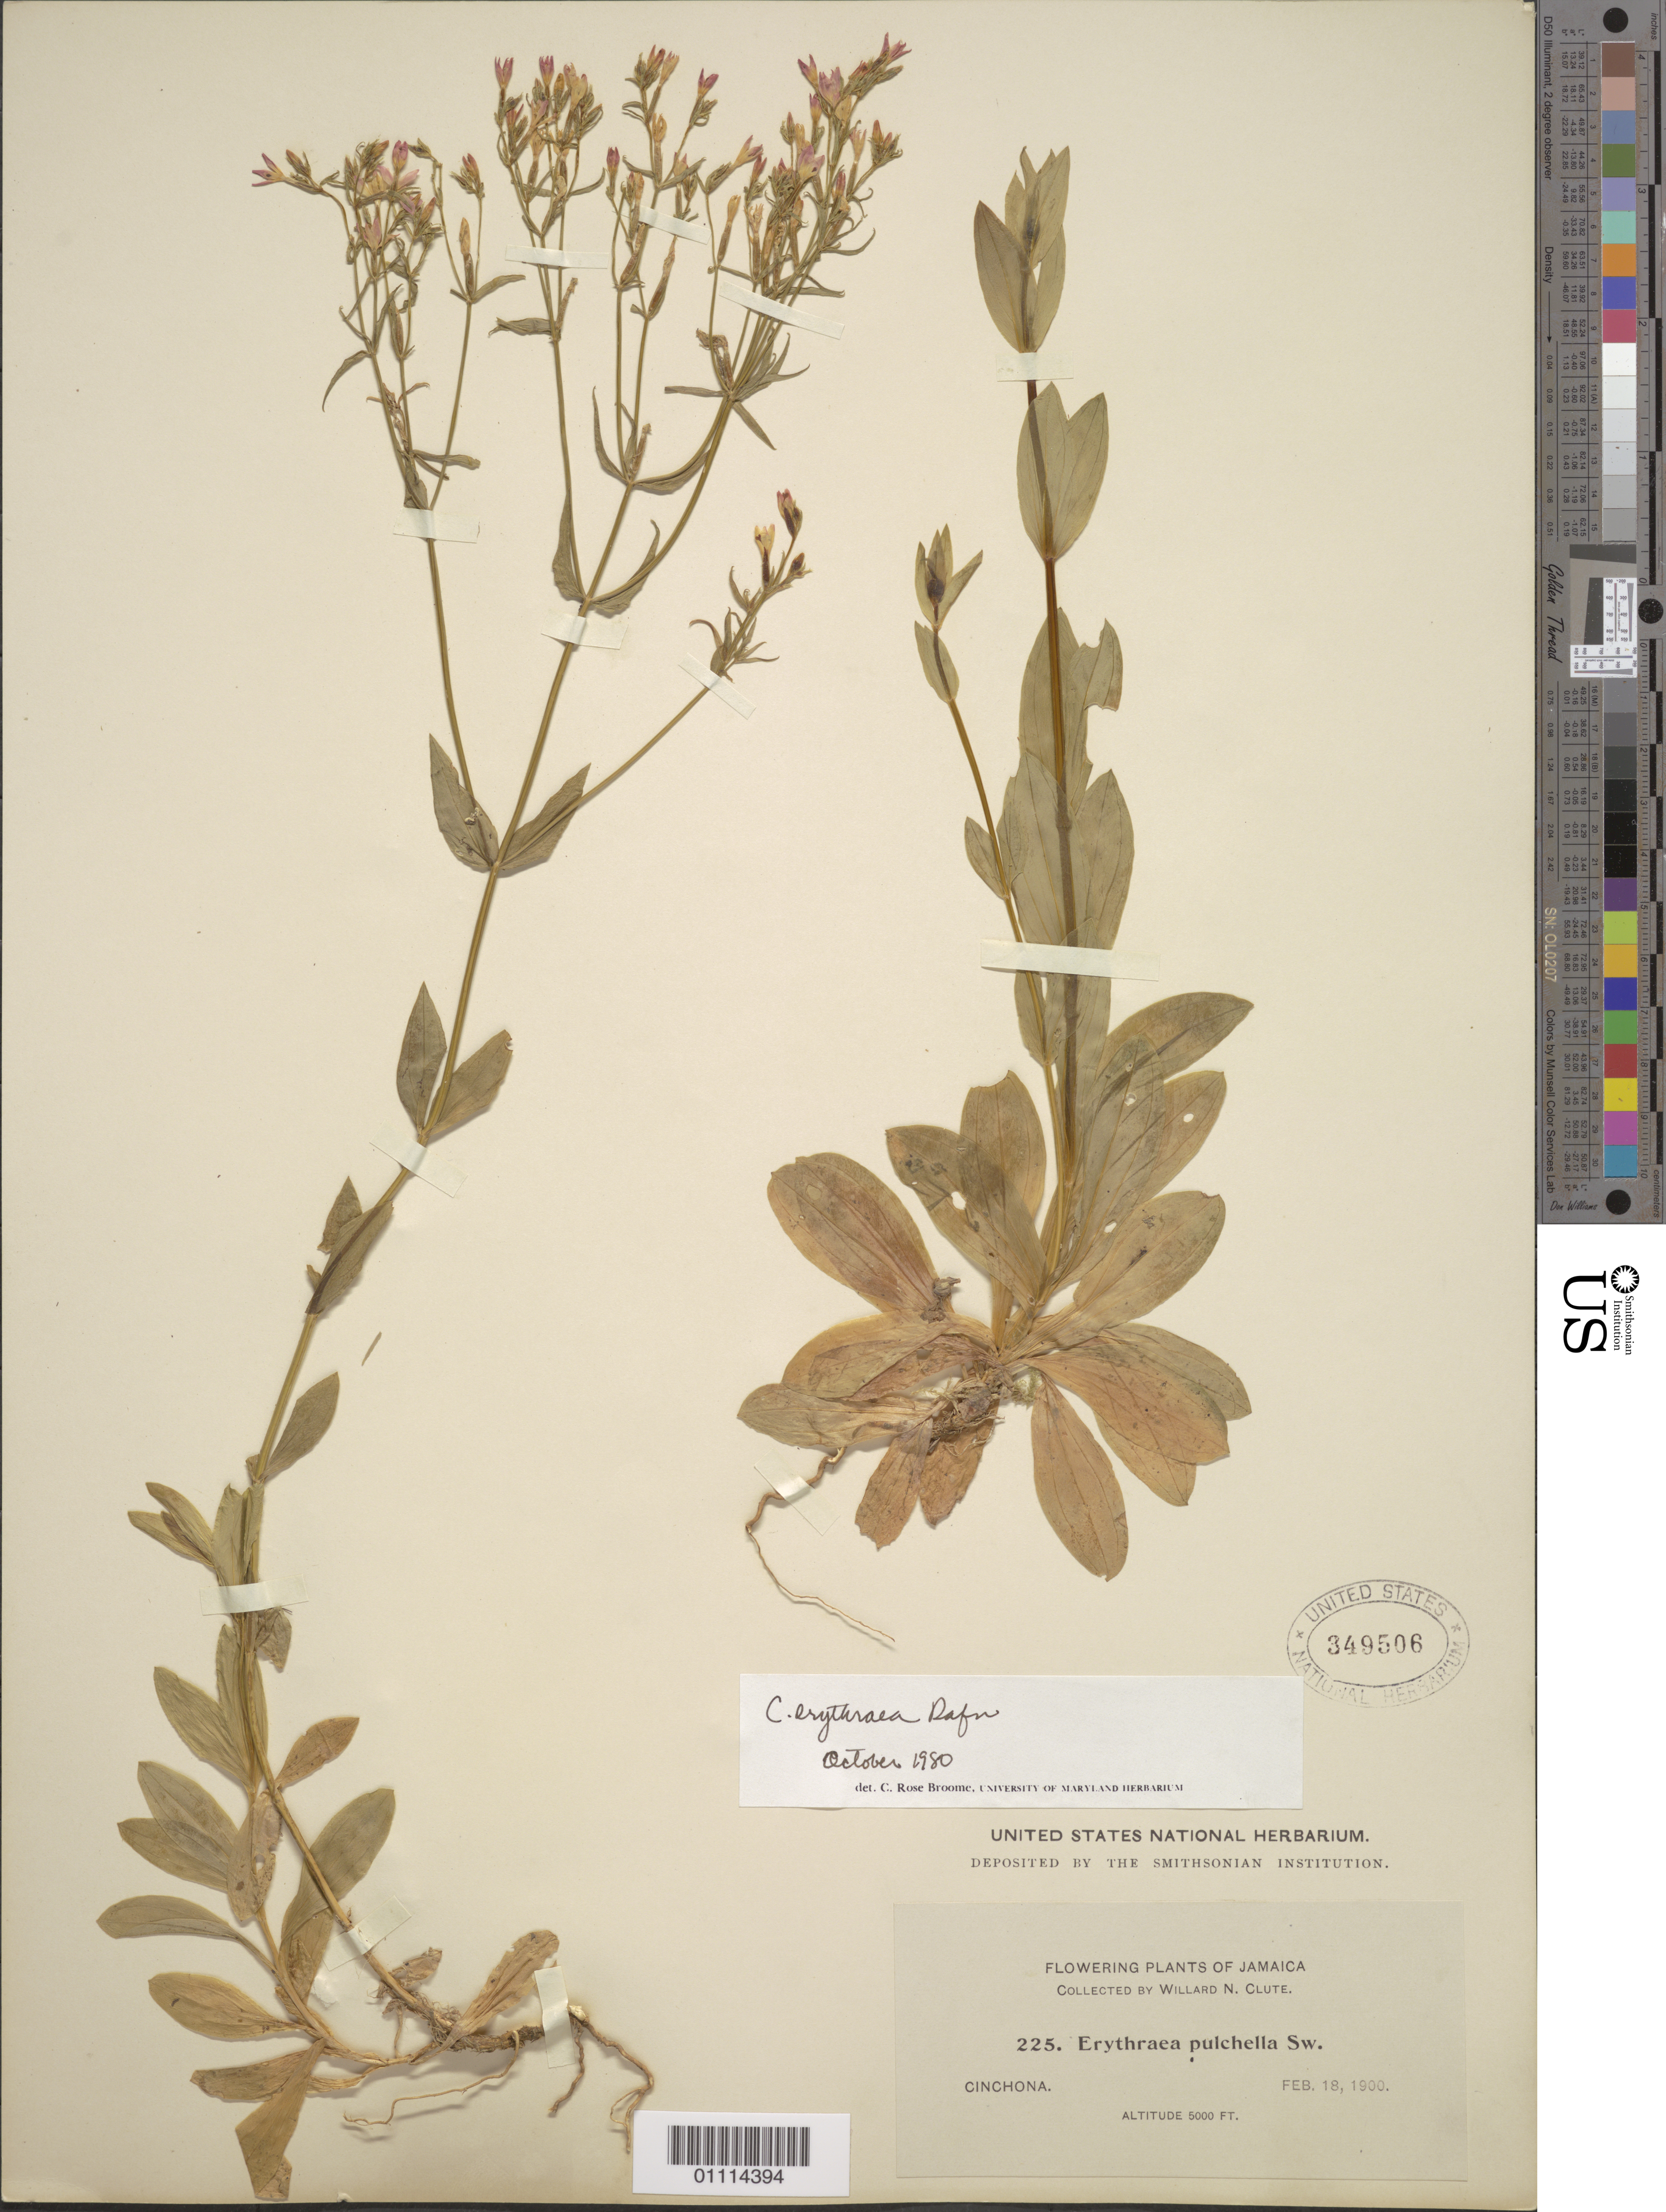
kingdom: Plantae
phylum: Tracheophyta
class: Magnoliopsida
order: Gentianales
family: Gentianaceae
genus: Centaurium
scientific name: Centaurium erythraea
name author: Rafn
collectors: W. N. Clute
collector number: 225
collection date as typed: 18 Feb 1900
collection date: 1900-02-18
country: Jamaica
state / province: Saint Andrew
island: Jamaica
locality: Cinchona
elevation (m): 1524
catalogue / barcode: US 349506